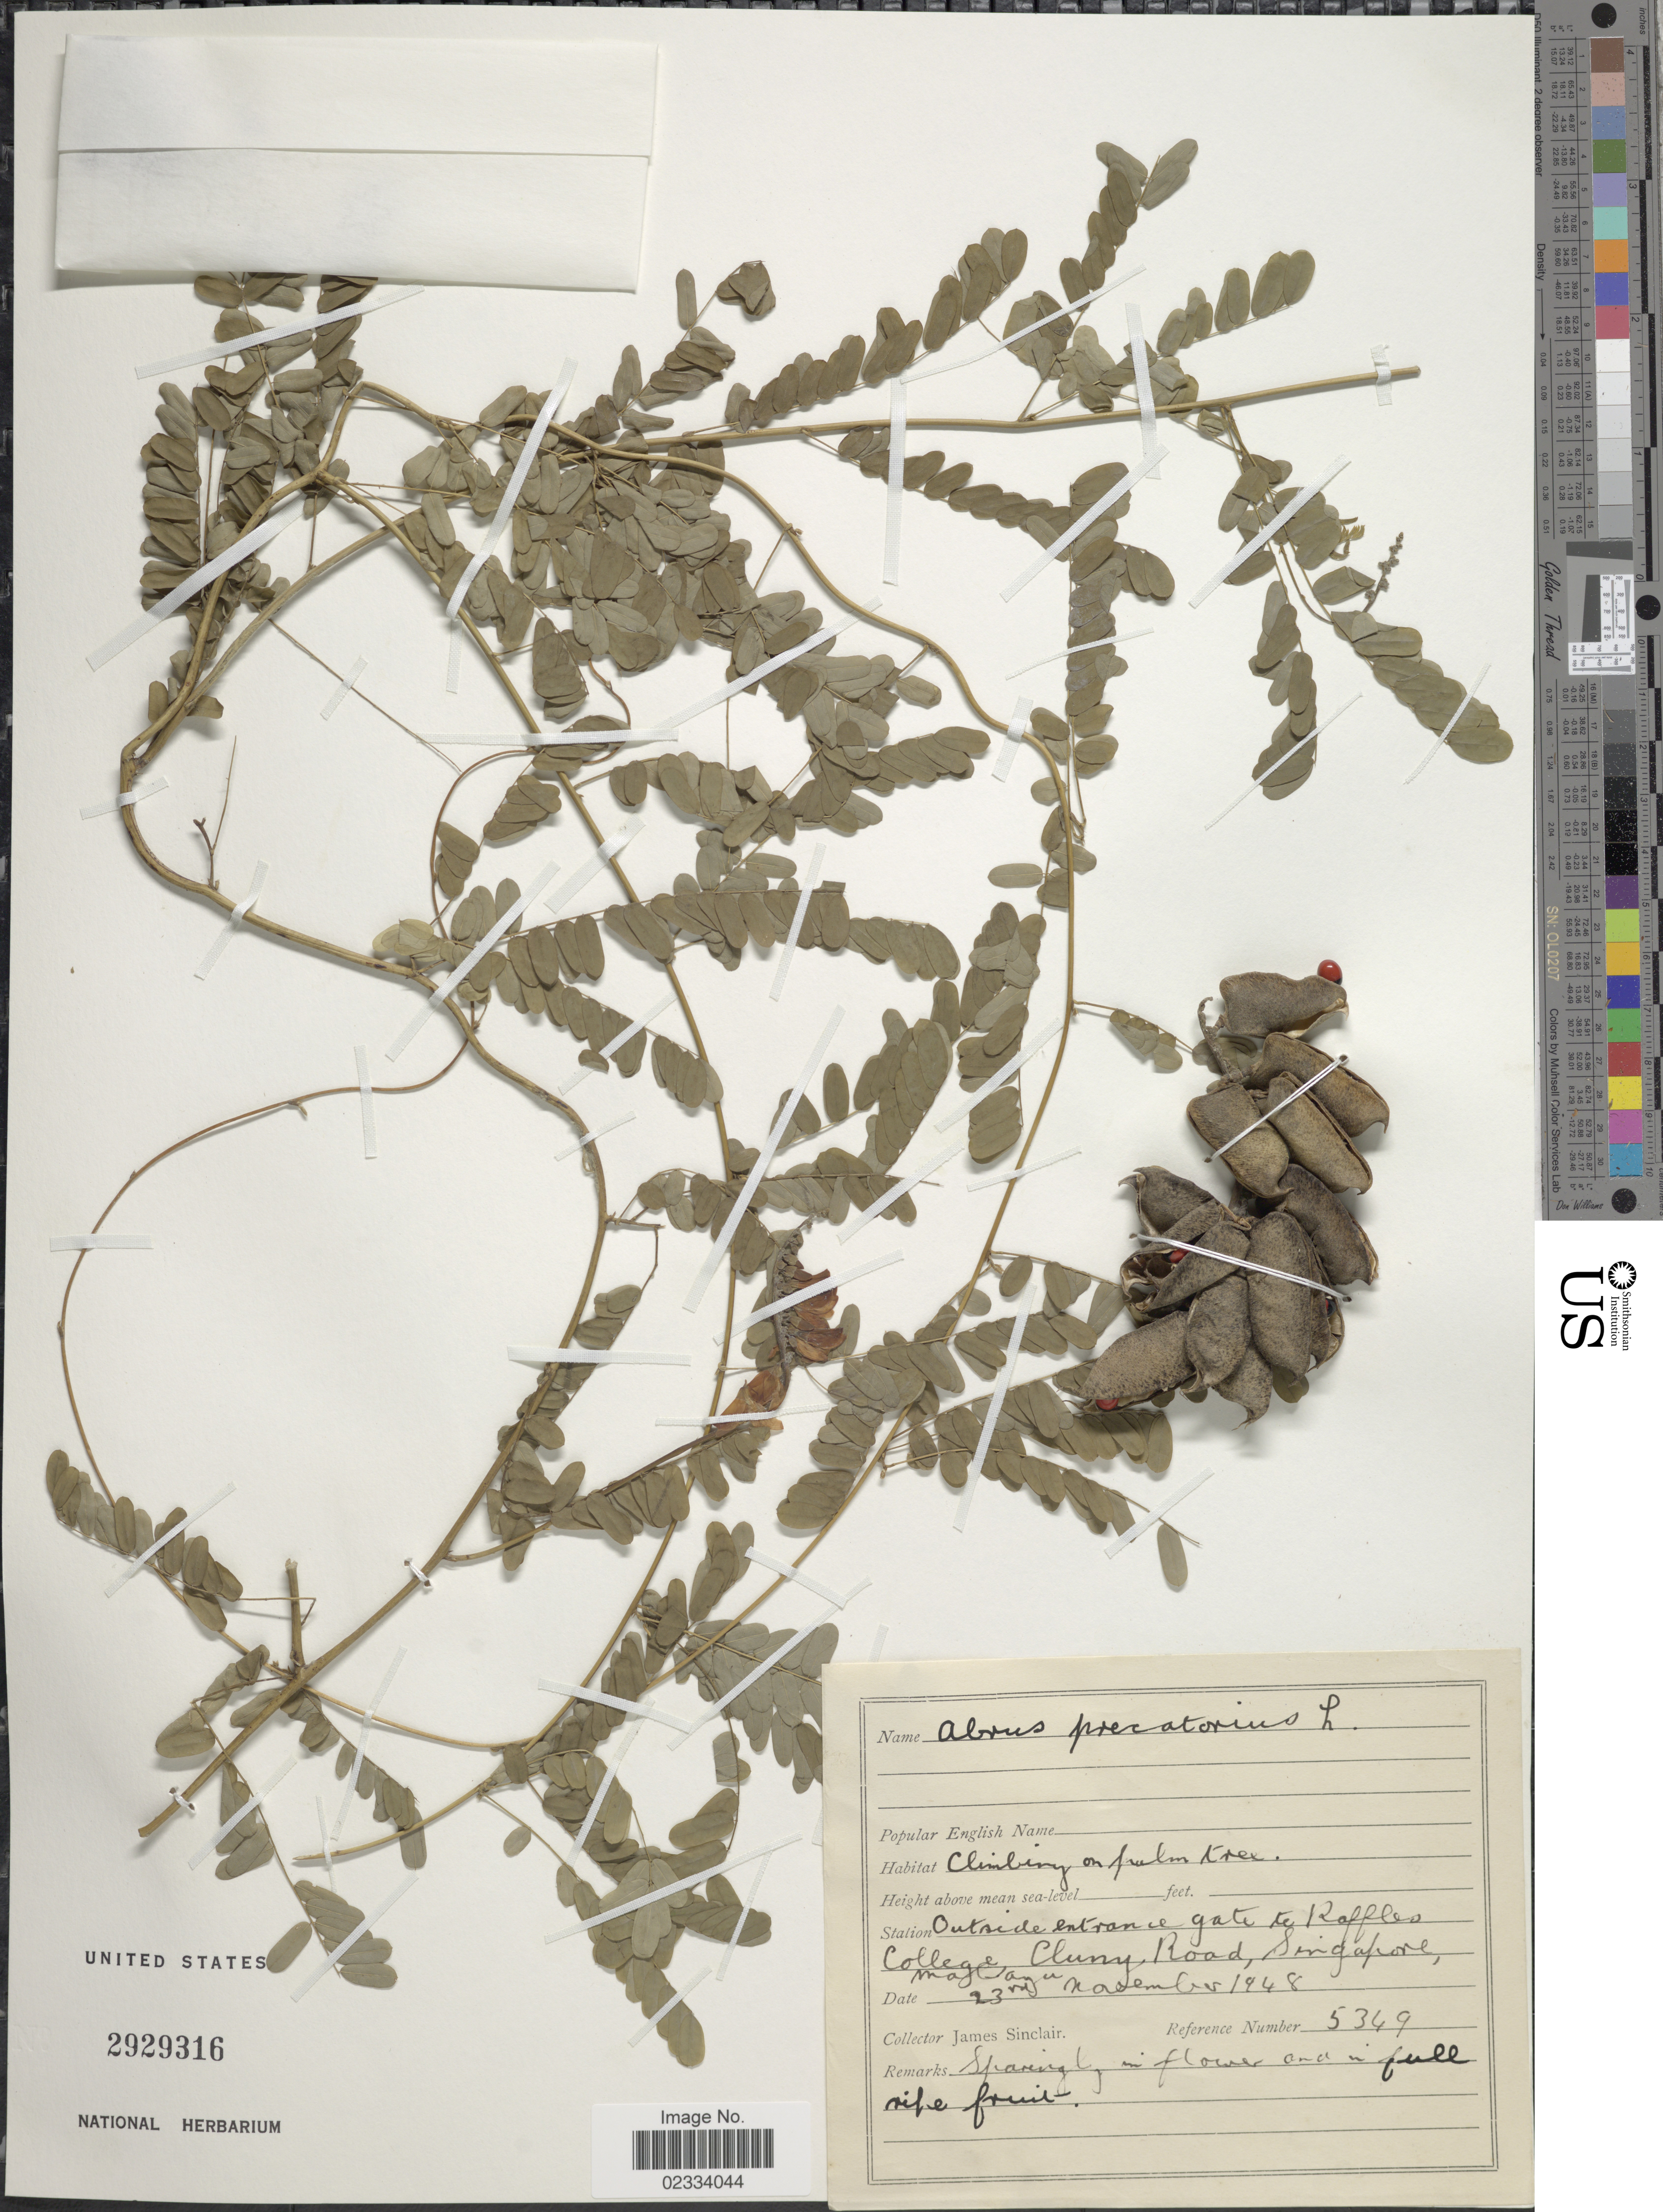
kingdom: Plantae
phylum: Tracheophyta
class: Magnoliopsida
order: Fabales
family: Fabaceae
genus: Abrus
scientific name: Abrus precatorius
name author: L.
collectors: J. Sinclair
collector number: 5349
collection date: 1948-11-23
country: Singapore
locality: Outside entrance gate to Raffles College Cluny Road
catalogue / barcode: US 2929316